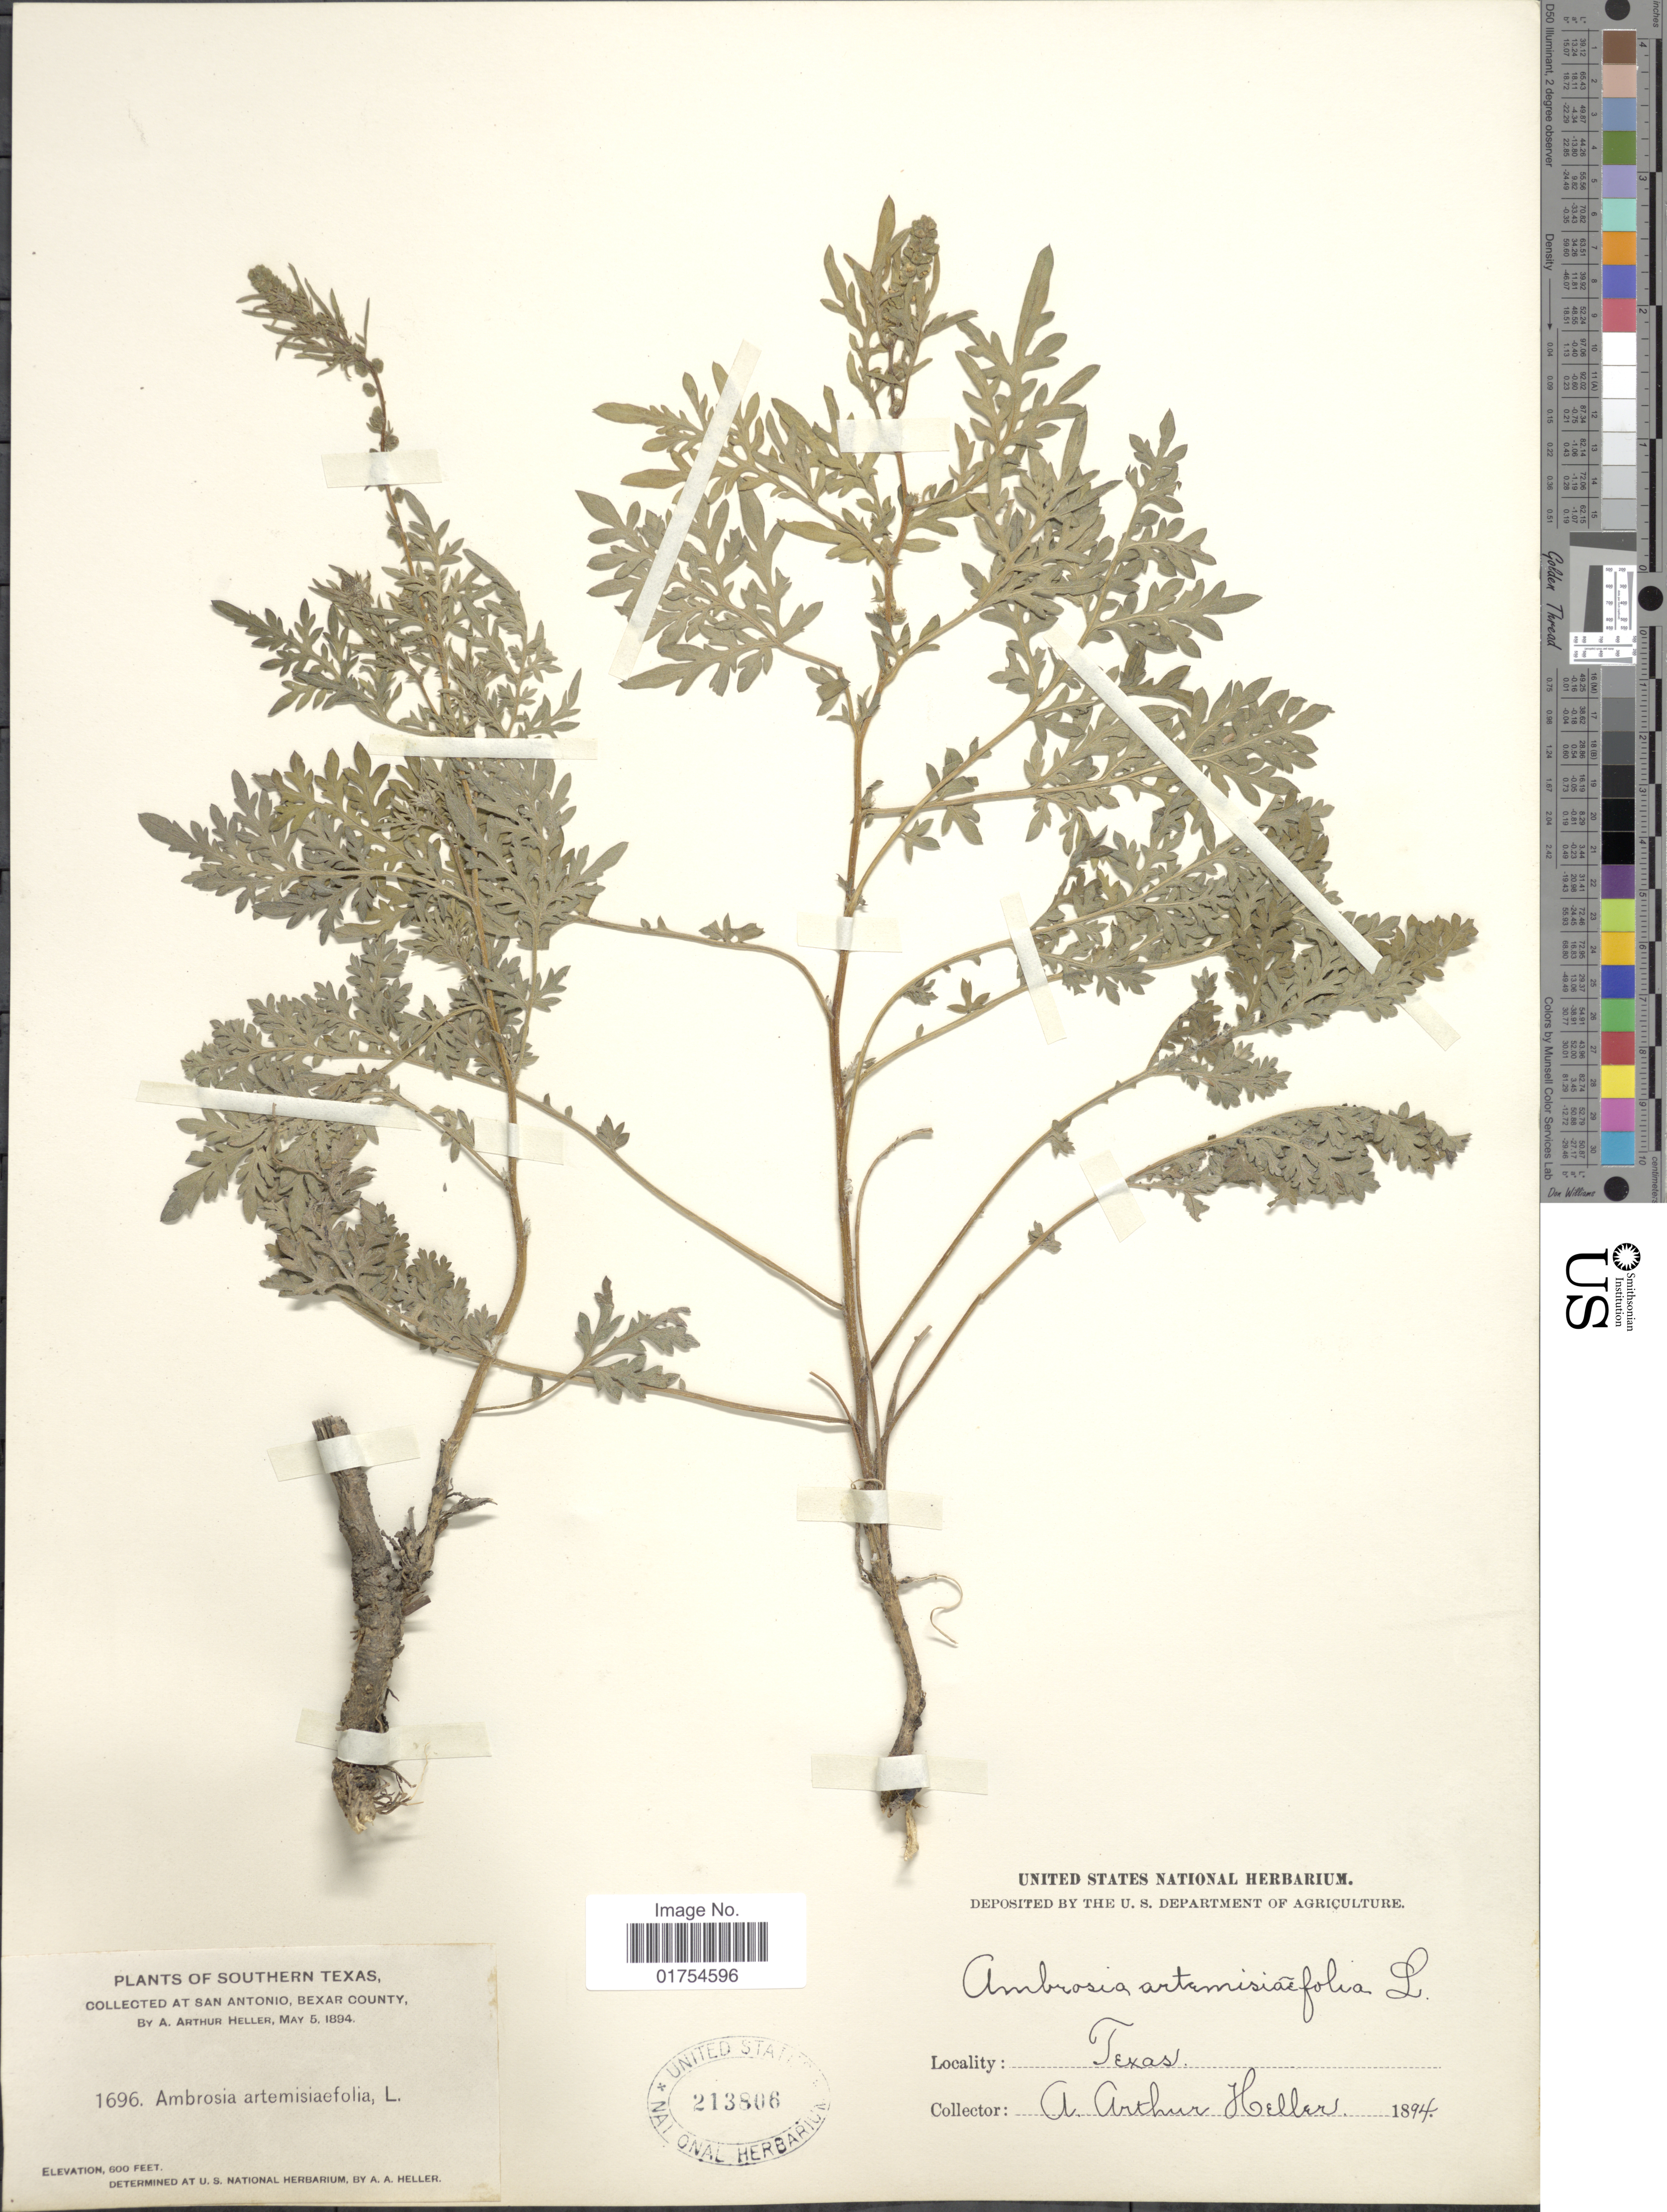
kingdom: Plantae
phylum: Tracheophyta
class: Magnoliopsida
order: Asterales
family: Asteraceae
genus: Franseria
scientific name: Franseria confertiflora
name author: (DC.) Rydb.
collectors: A. A. Heller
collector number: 1696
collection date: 1894-05-05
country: United States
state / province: Texas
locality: Southern Texas, San Antonio, Bexar County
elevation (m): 183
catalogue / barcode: US 213806